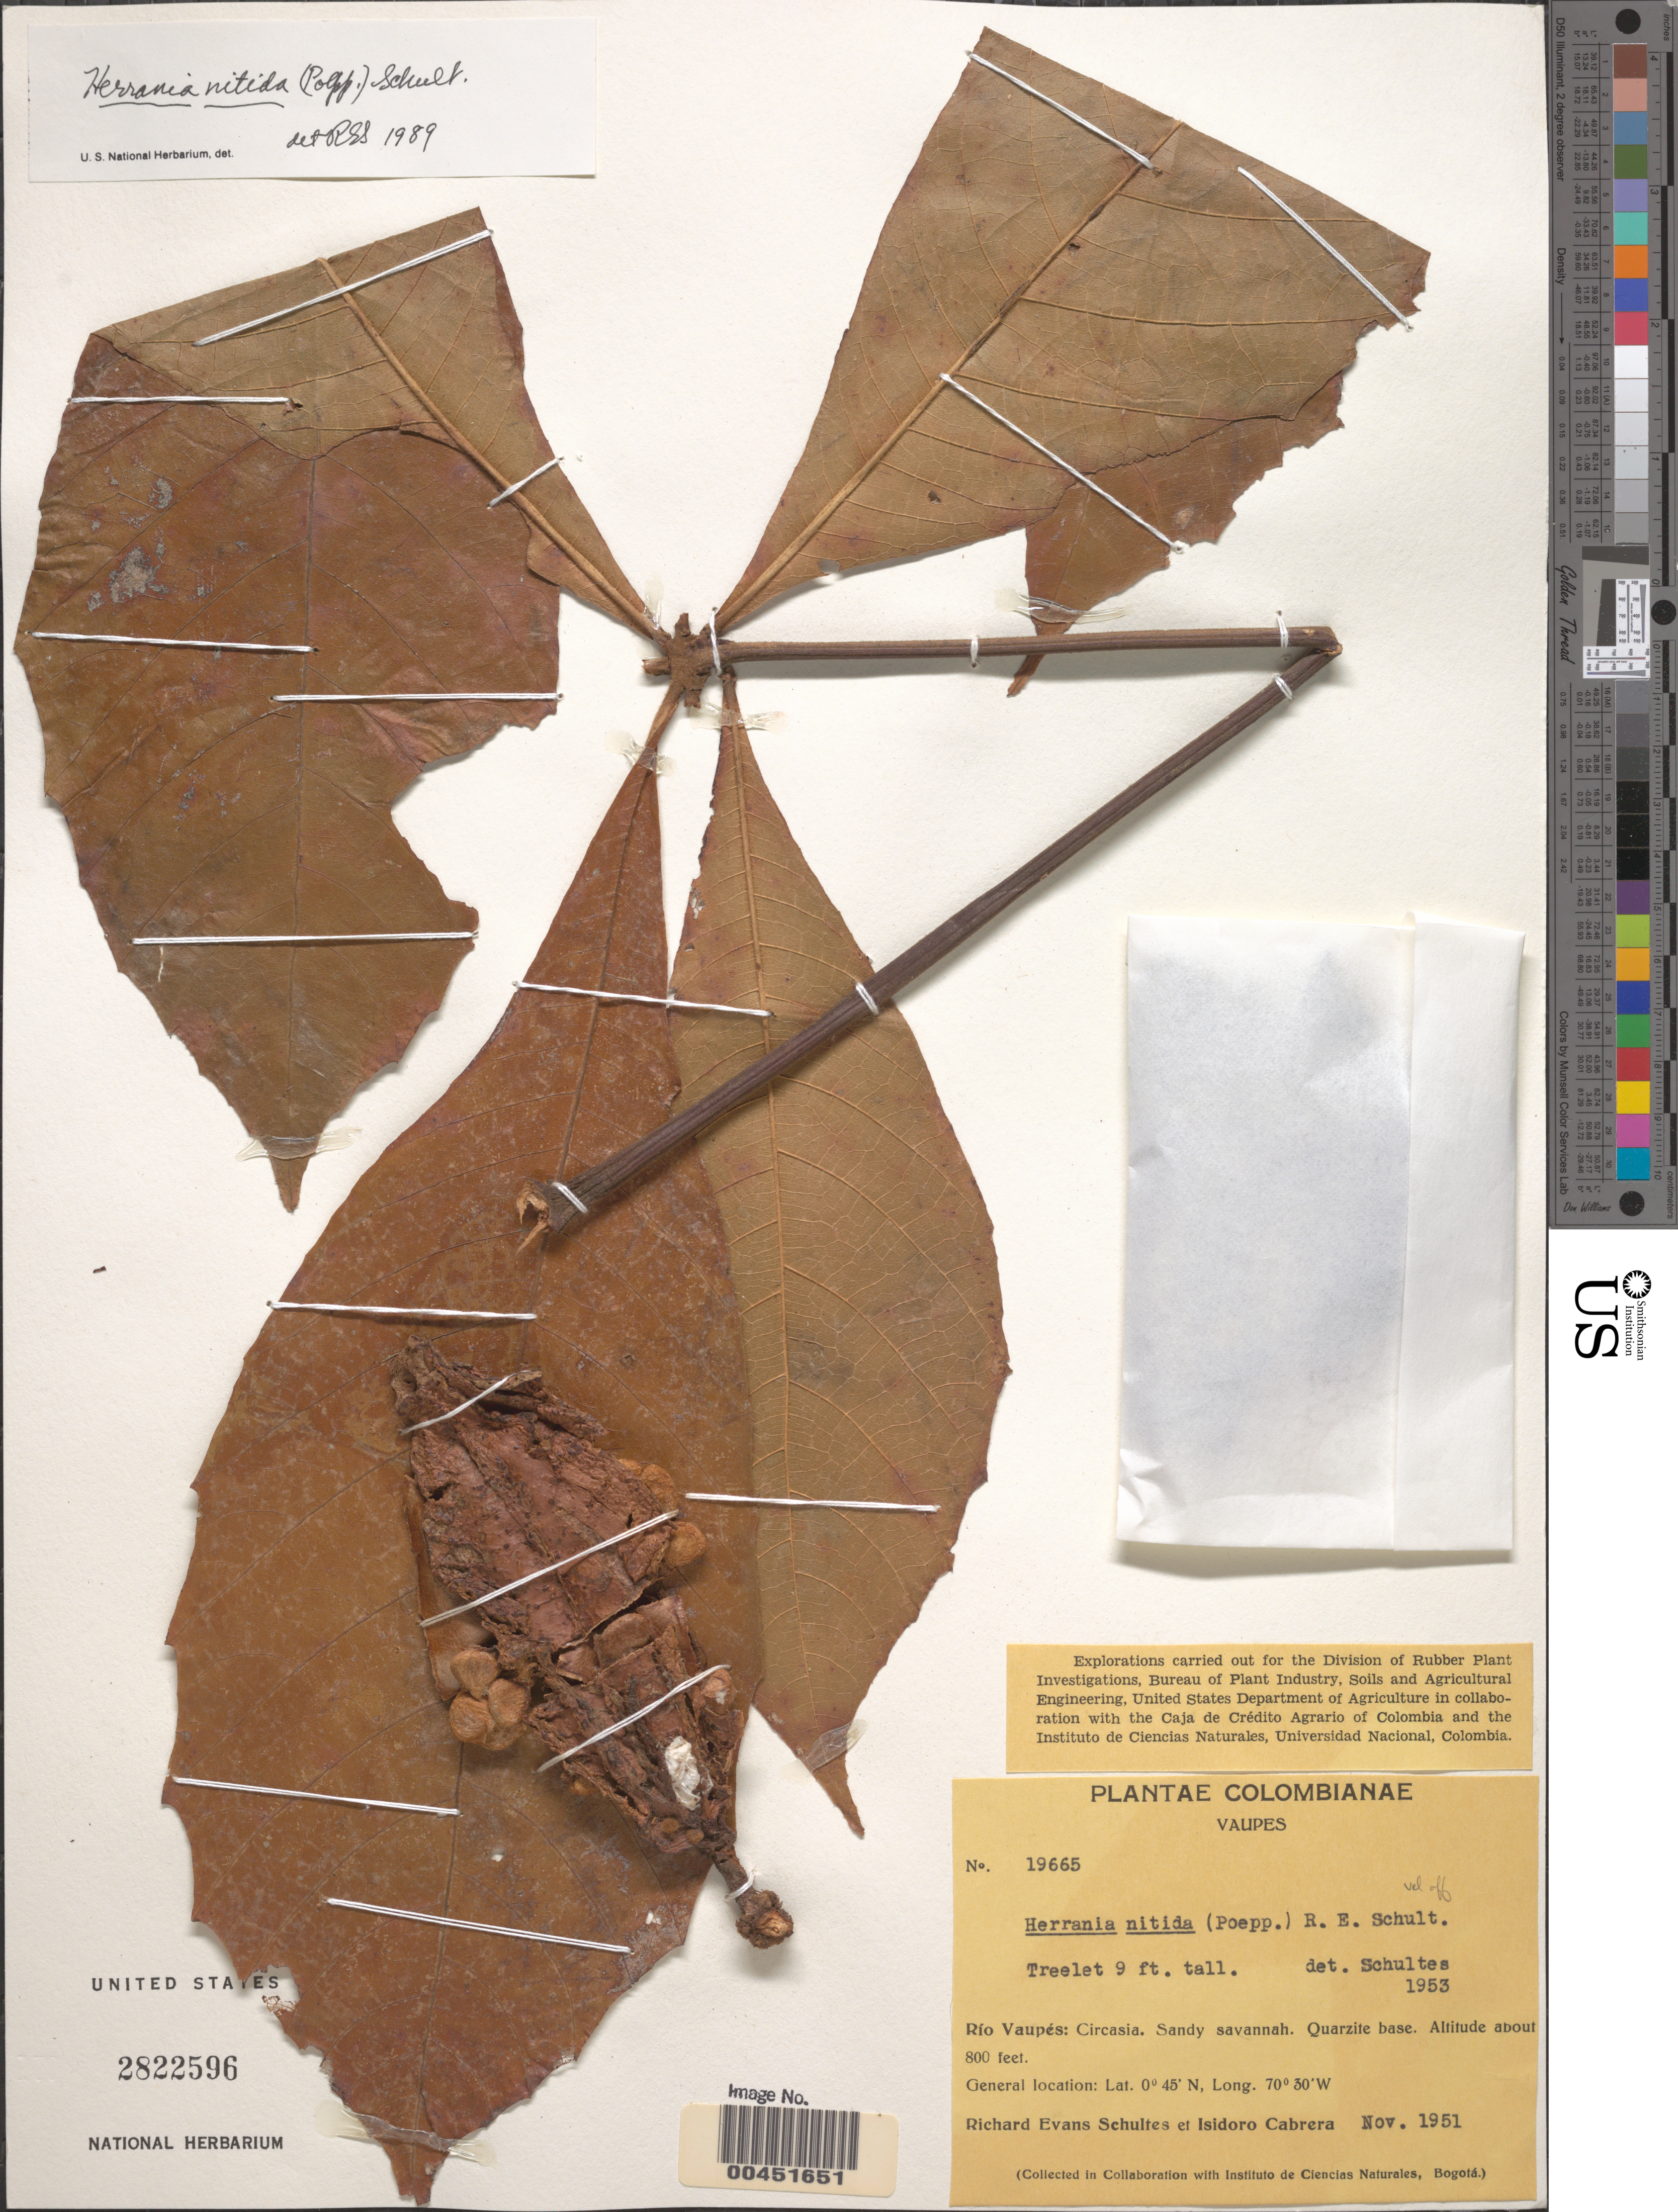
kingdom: Plantae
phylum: Tracheophyta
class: Magnoliopsida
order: Malvales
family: Malvaceae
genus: Herrania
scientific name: Herrania nitida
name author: (Poepp.) R.E. Schult.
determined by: Schultes, R. E.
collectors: R. E. Schultes & I. Cabrera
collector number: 19665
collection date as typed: Nov 1951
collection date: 1951-11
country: Colombia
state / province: Vaupés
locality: Río Vaupés; Circasia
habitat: sandy savannah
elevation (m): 244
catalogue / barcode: US 2822596